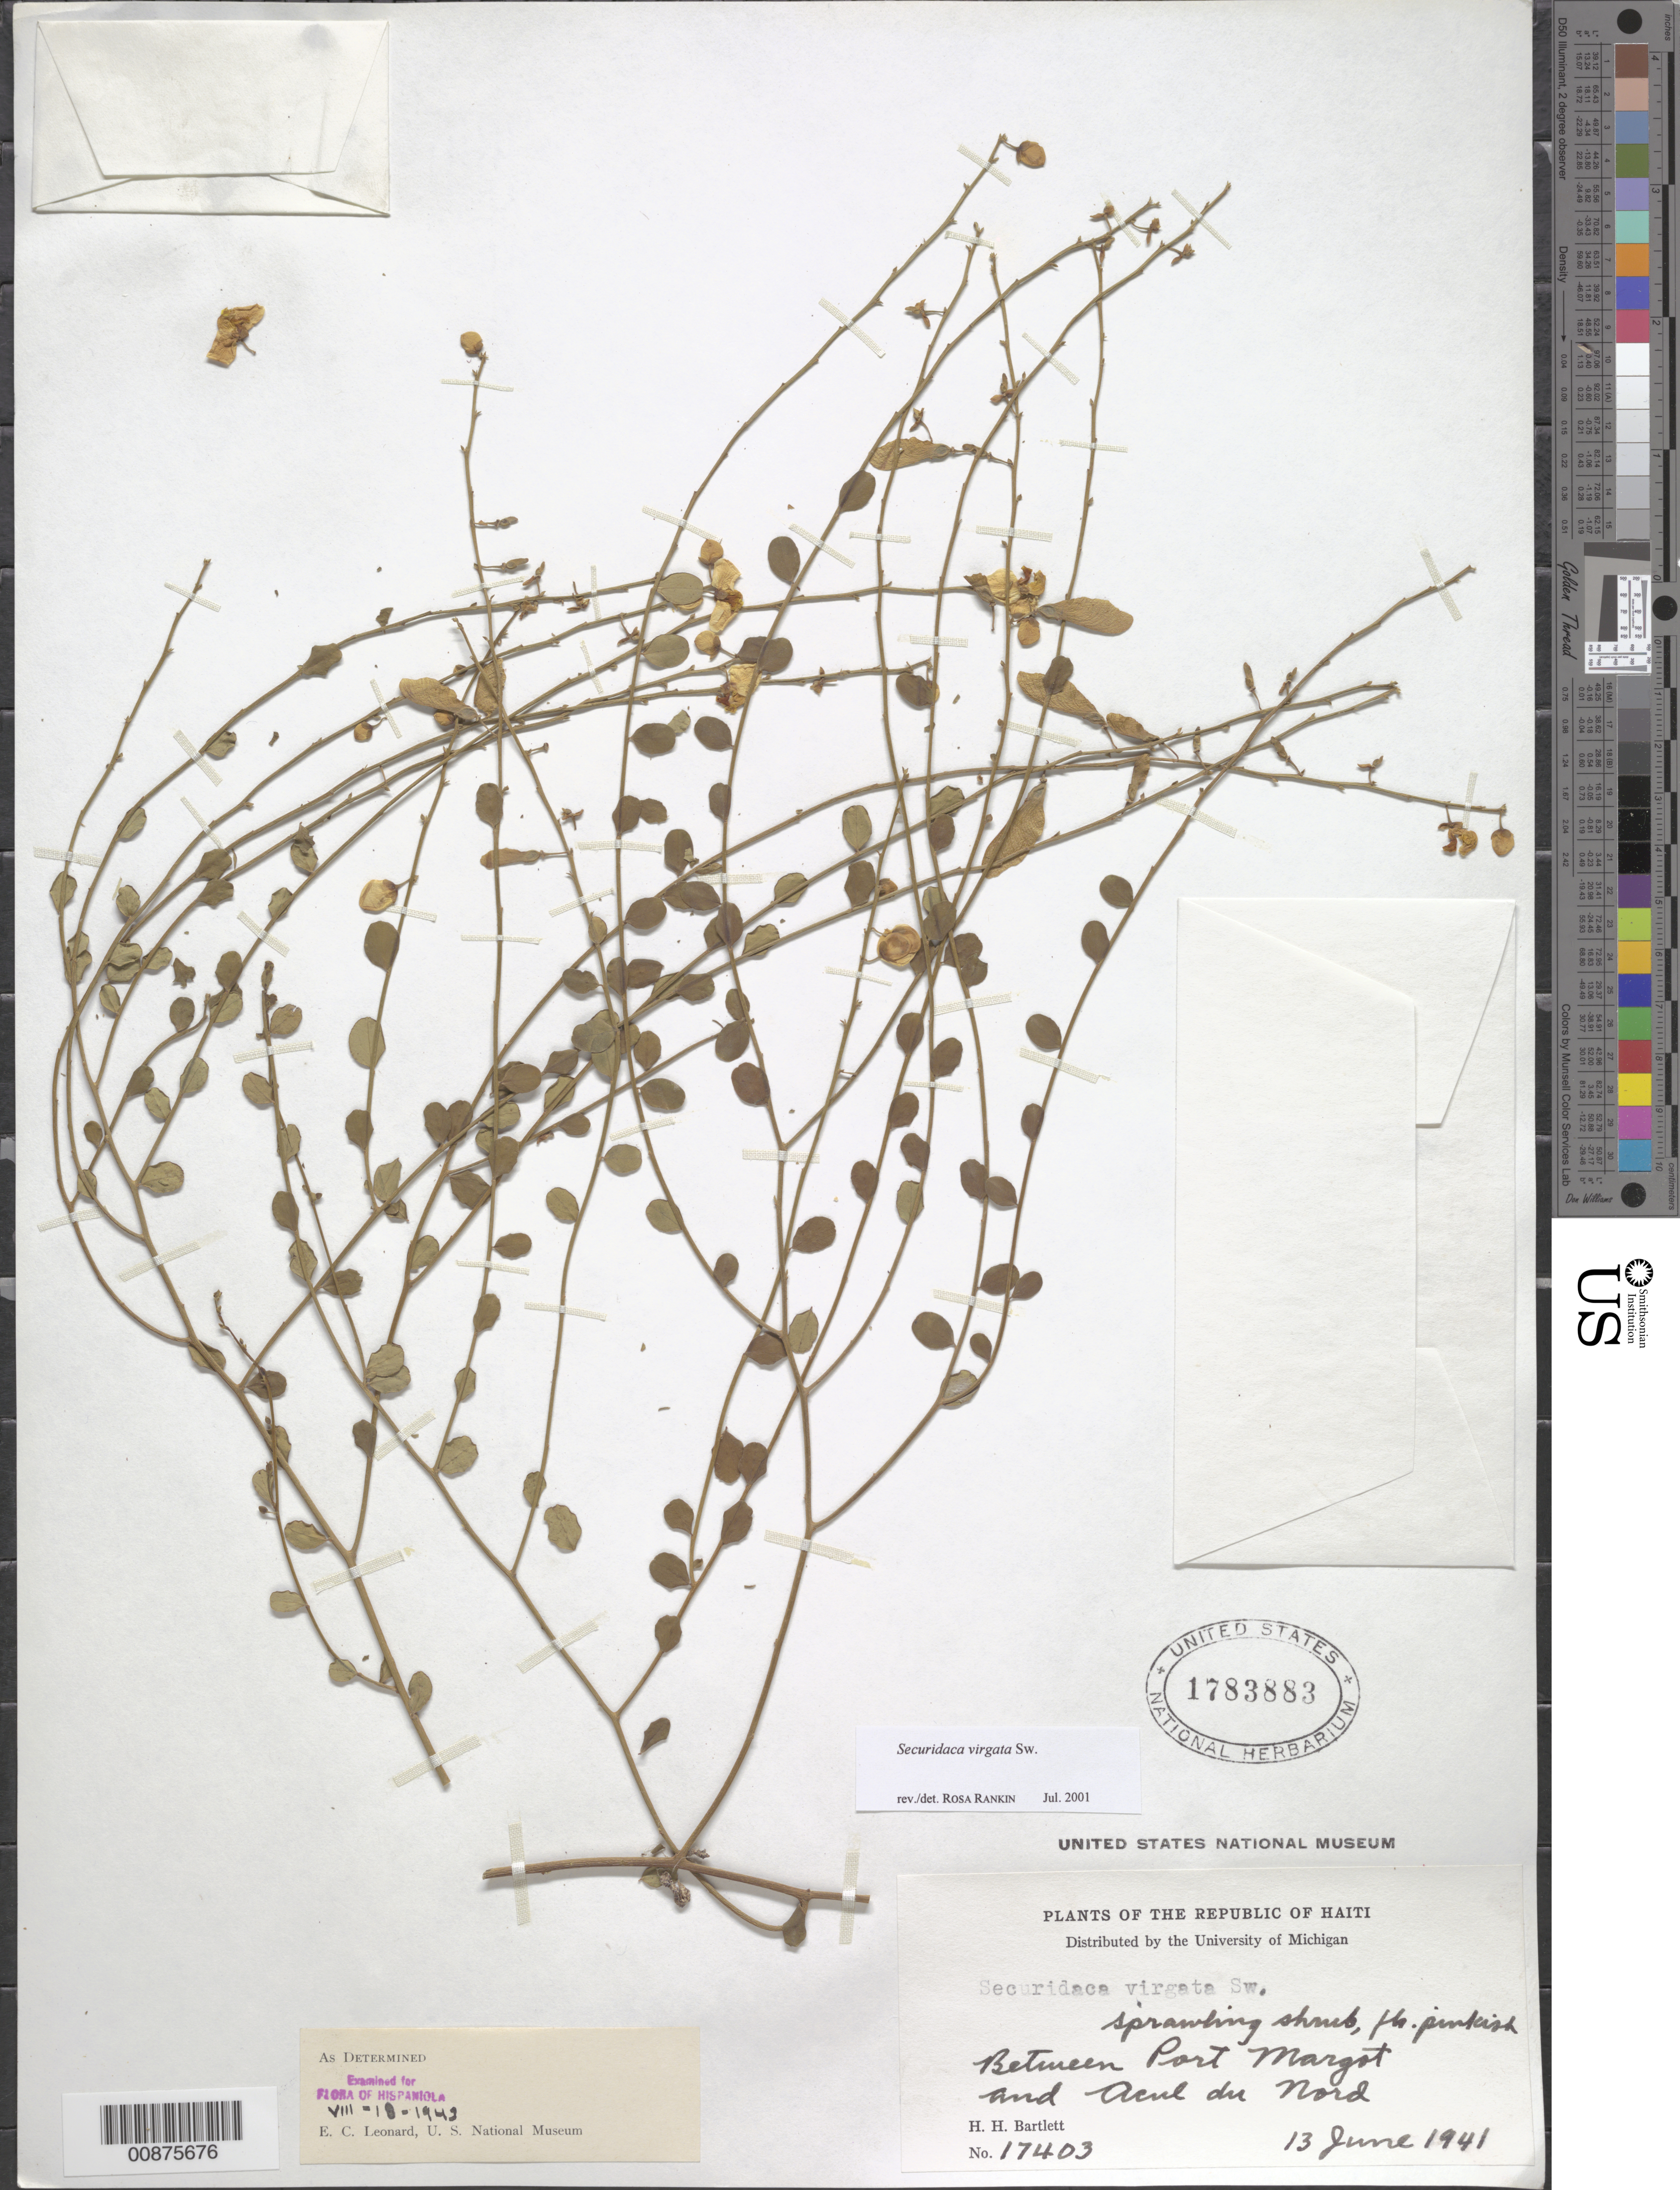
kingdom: Plantae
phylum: Tracheophyta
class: Magnoliopsida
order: Fabales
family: Polygalaceae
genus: Securidaca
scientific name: Securidaca virgata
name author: Sw.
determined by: Rankin Rodriguez, Rosa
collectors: H. H. Bartlett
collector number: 17403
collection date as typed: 13 Jun 1941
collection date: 1941-06-13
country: Haiti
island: Hispaniola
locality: Between Port Margot and Acul du Nord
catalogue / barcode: US 1783883